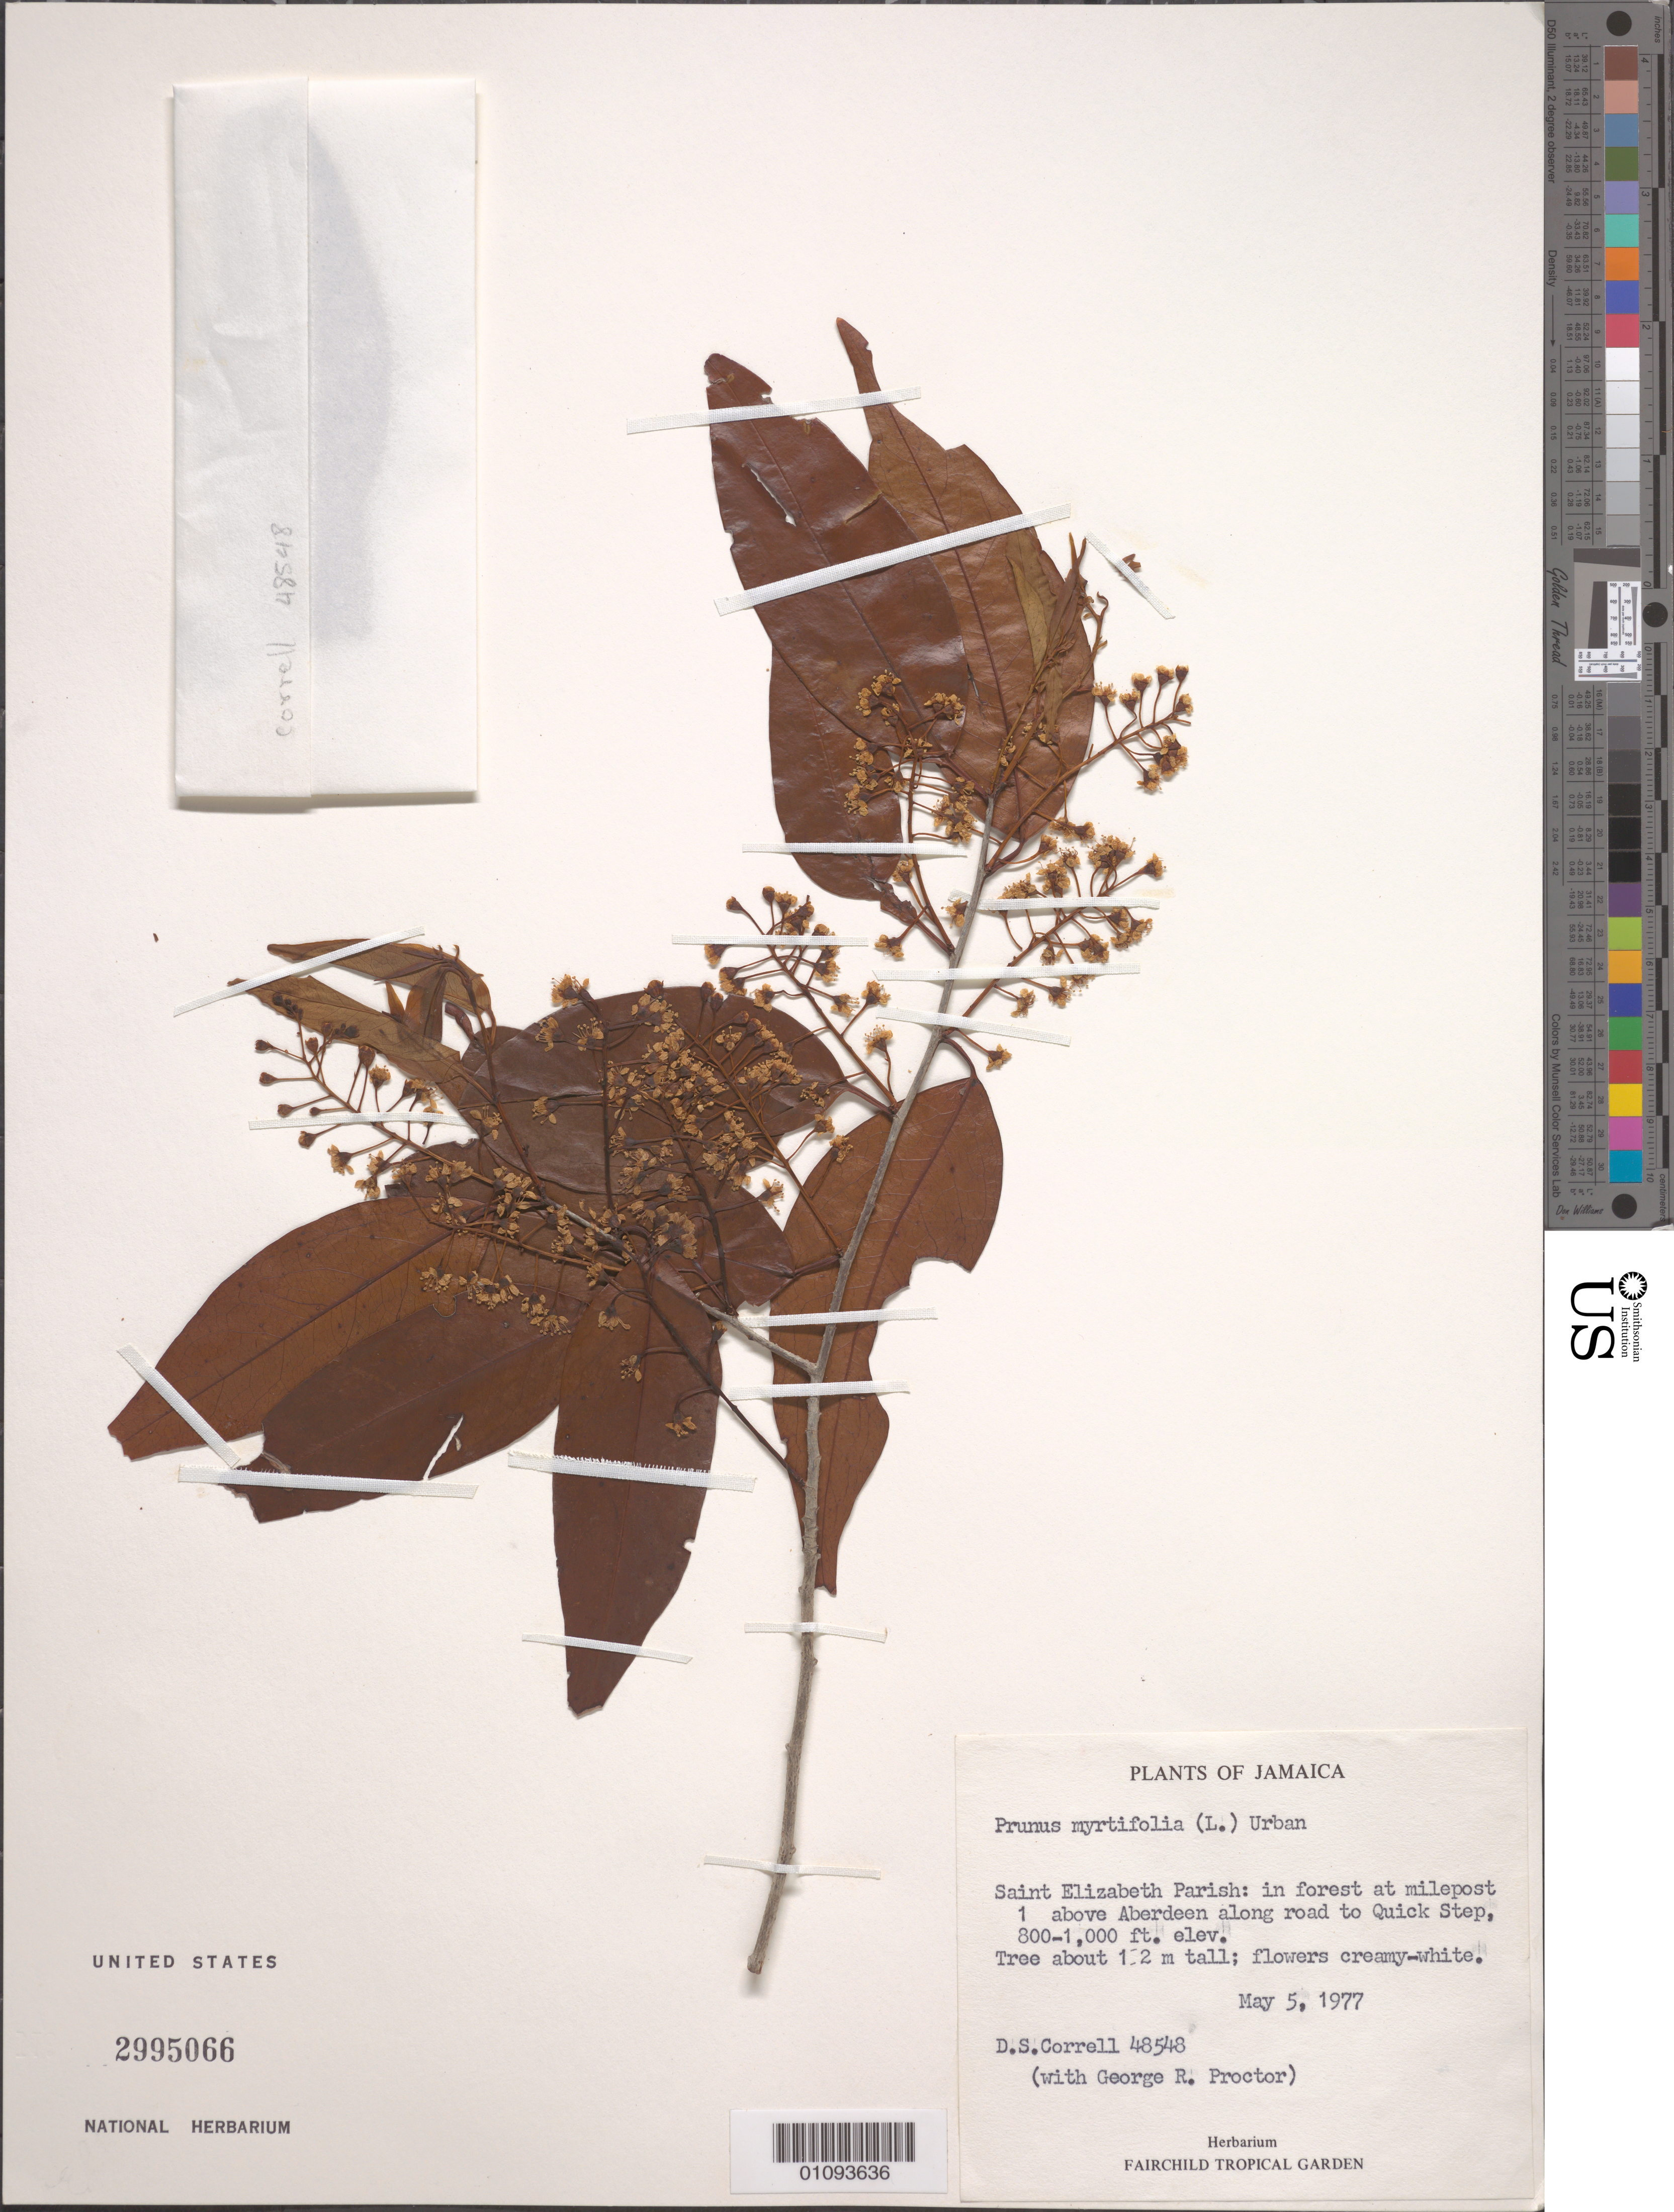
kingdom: Plantae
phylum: Tracheophyta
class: Magnoliopsida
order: Rosales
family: Rosaceae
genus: Prunus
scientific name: Prunus myrtifolia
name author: (L.) Urb.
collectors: D. S. Correll & G. R. Proctor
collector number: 48548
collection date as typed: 05 May 1977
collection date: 1977-05-05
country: Jamaica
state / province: Saint Elizabeth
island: Jamaica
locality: Saint Elizabeth Parish; in forest at milepost 1 above Arbedeen along road to Quick Step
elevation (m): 244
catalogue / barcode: US 2995066